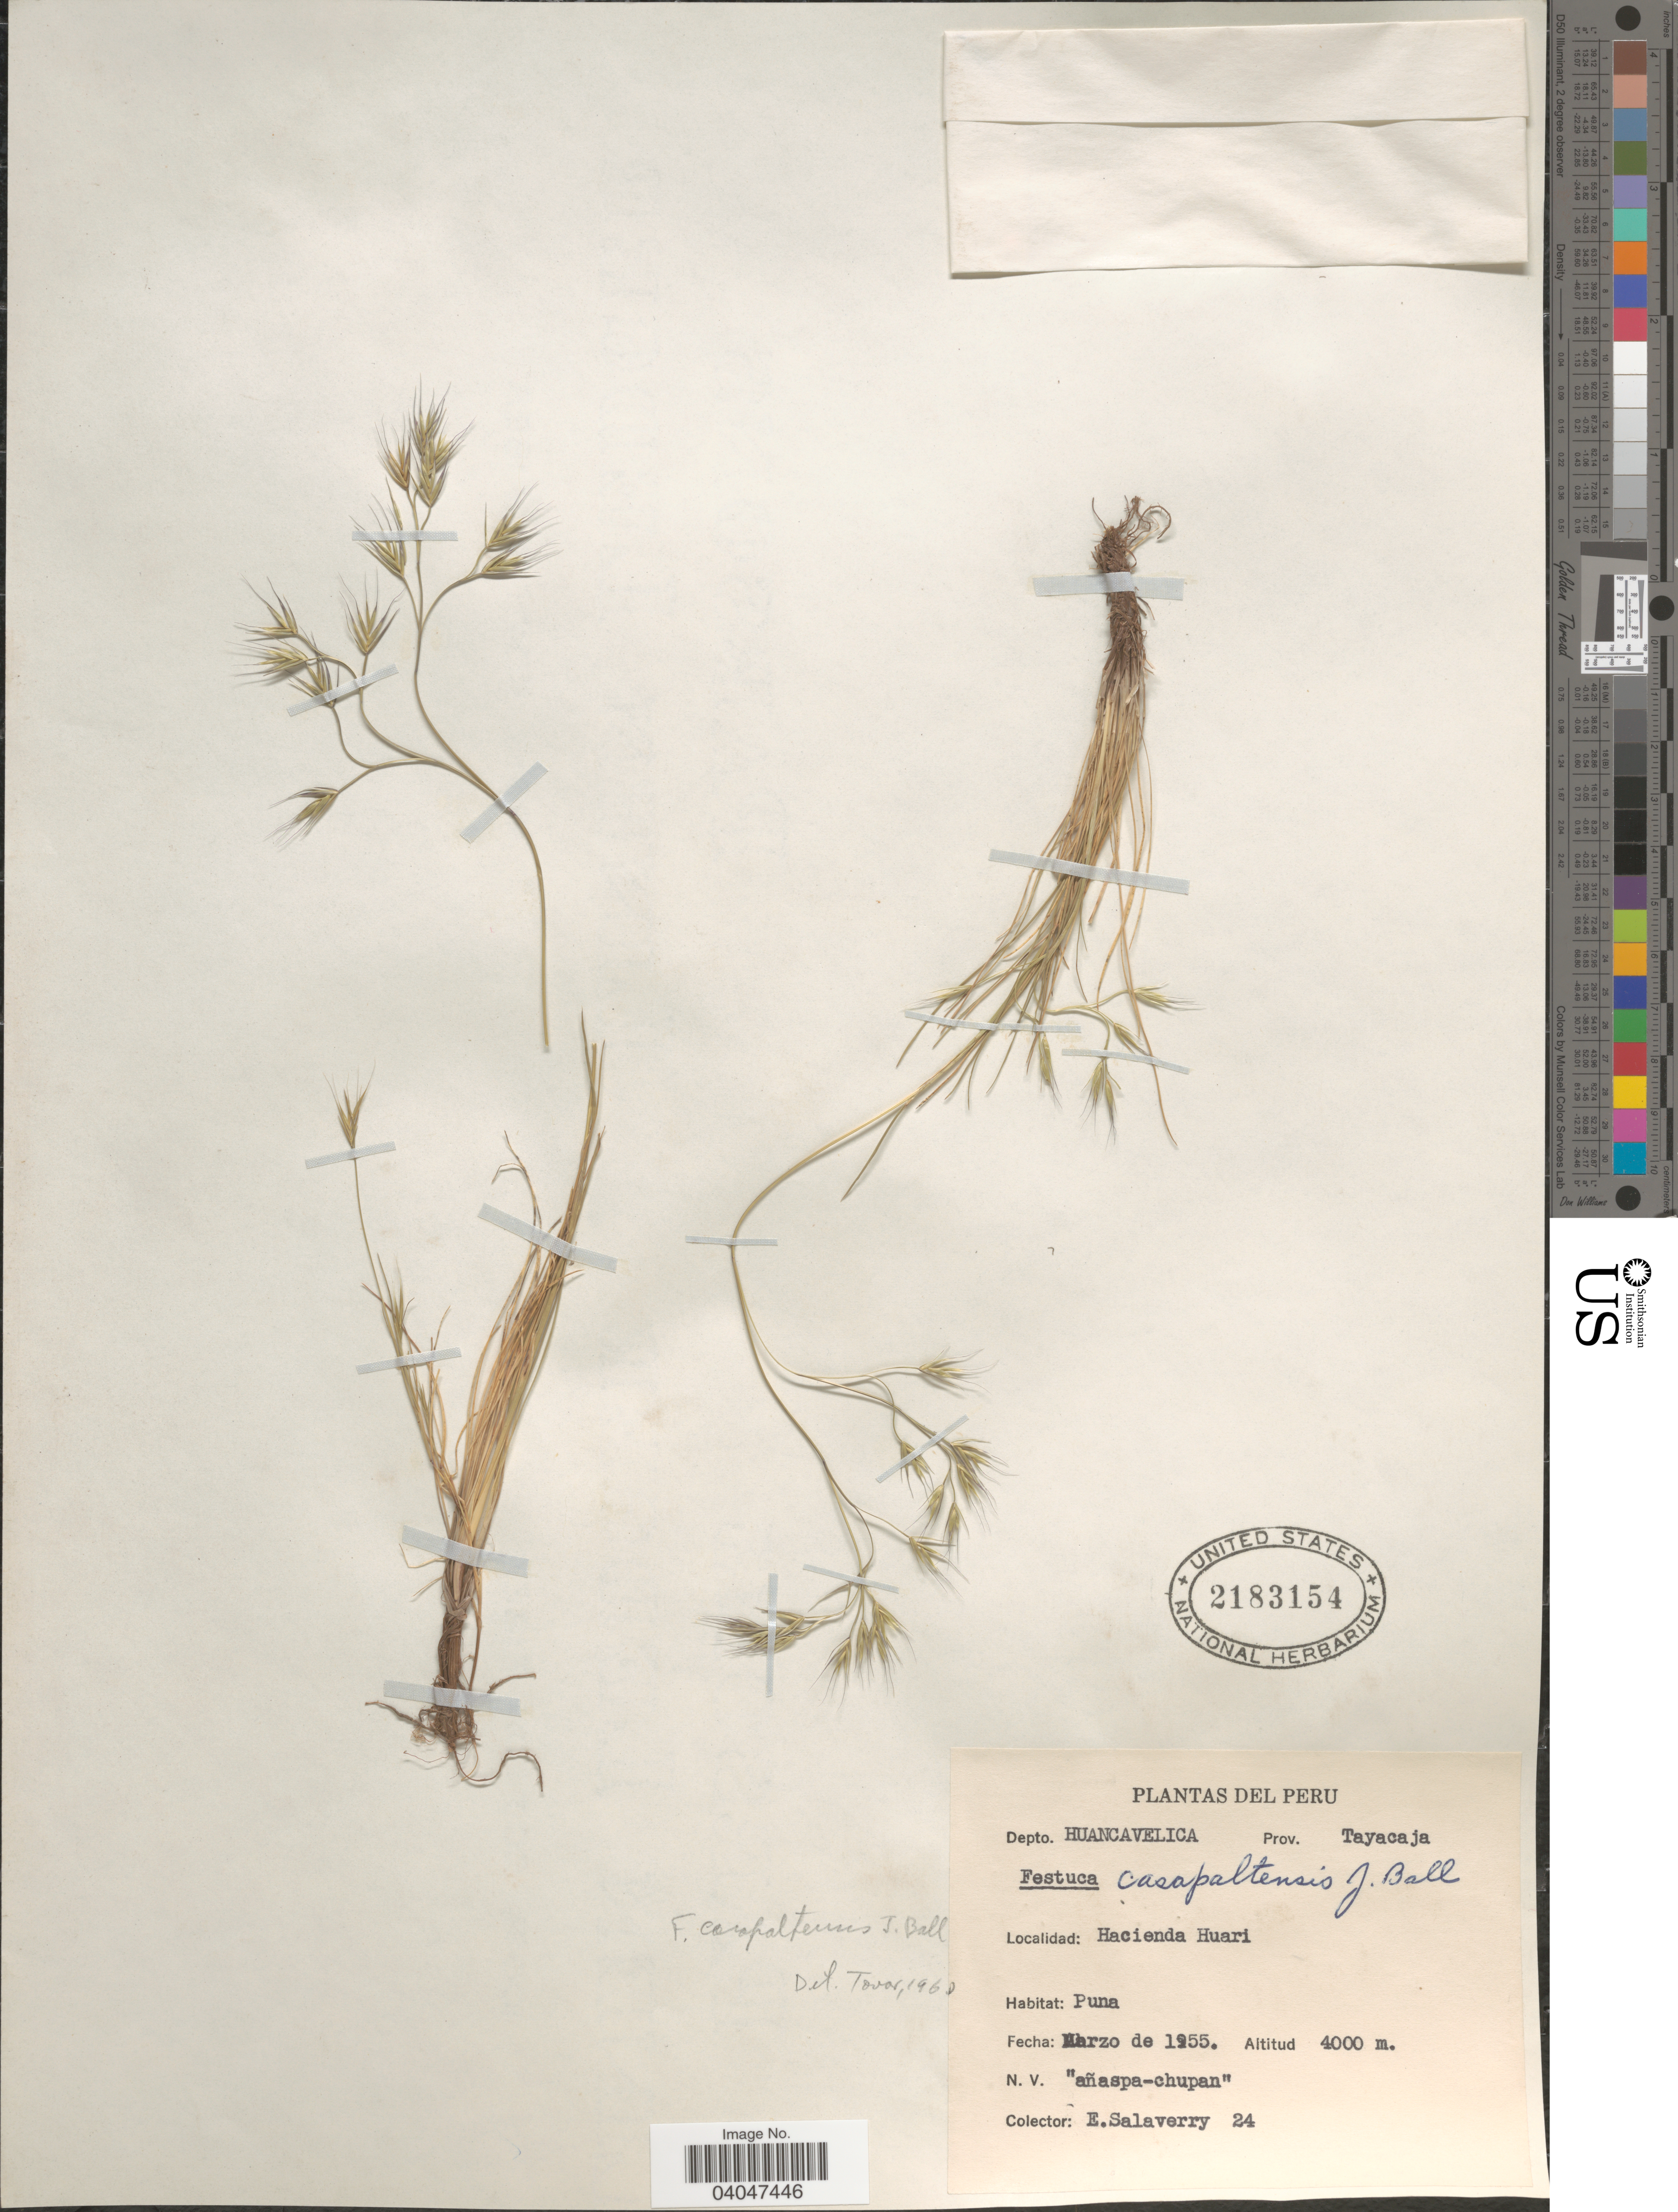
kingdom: Plantae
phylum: Tracheophyta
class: Liliopsida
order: Poales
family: Poaceae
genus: Festuca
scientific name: Festuca casapaltensis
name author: Ball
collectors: E. Salaverry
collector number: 24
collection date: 1955-03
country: Peru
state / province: Huancavelica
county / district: Tayacaja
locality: Depto. Huancavelica. Prov. Tayacaja. Hacienda Huari.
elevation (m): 4000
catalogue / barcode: US 2183154